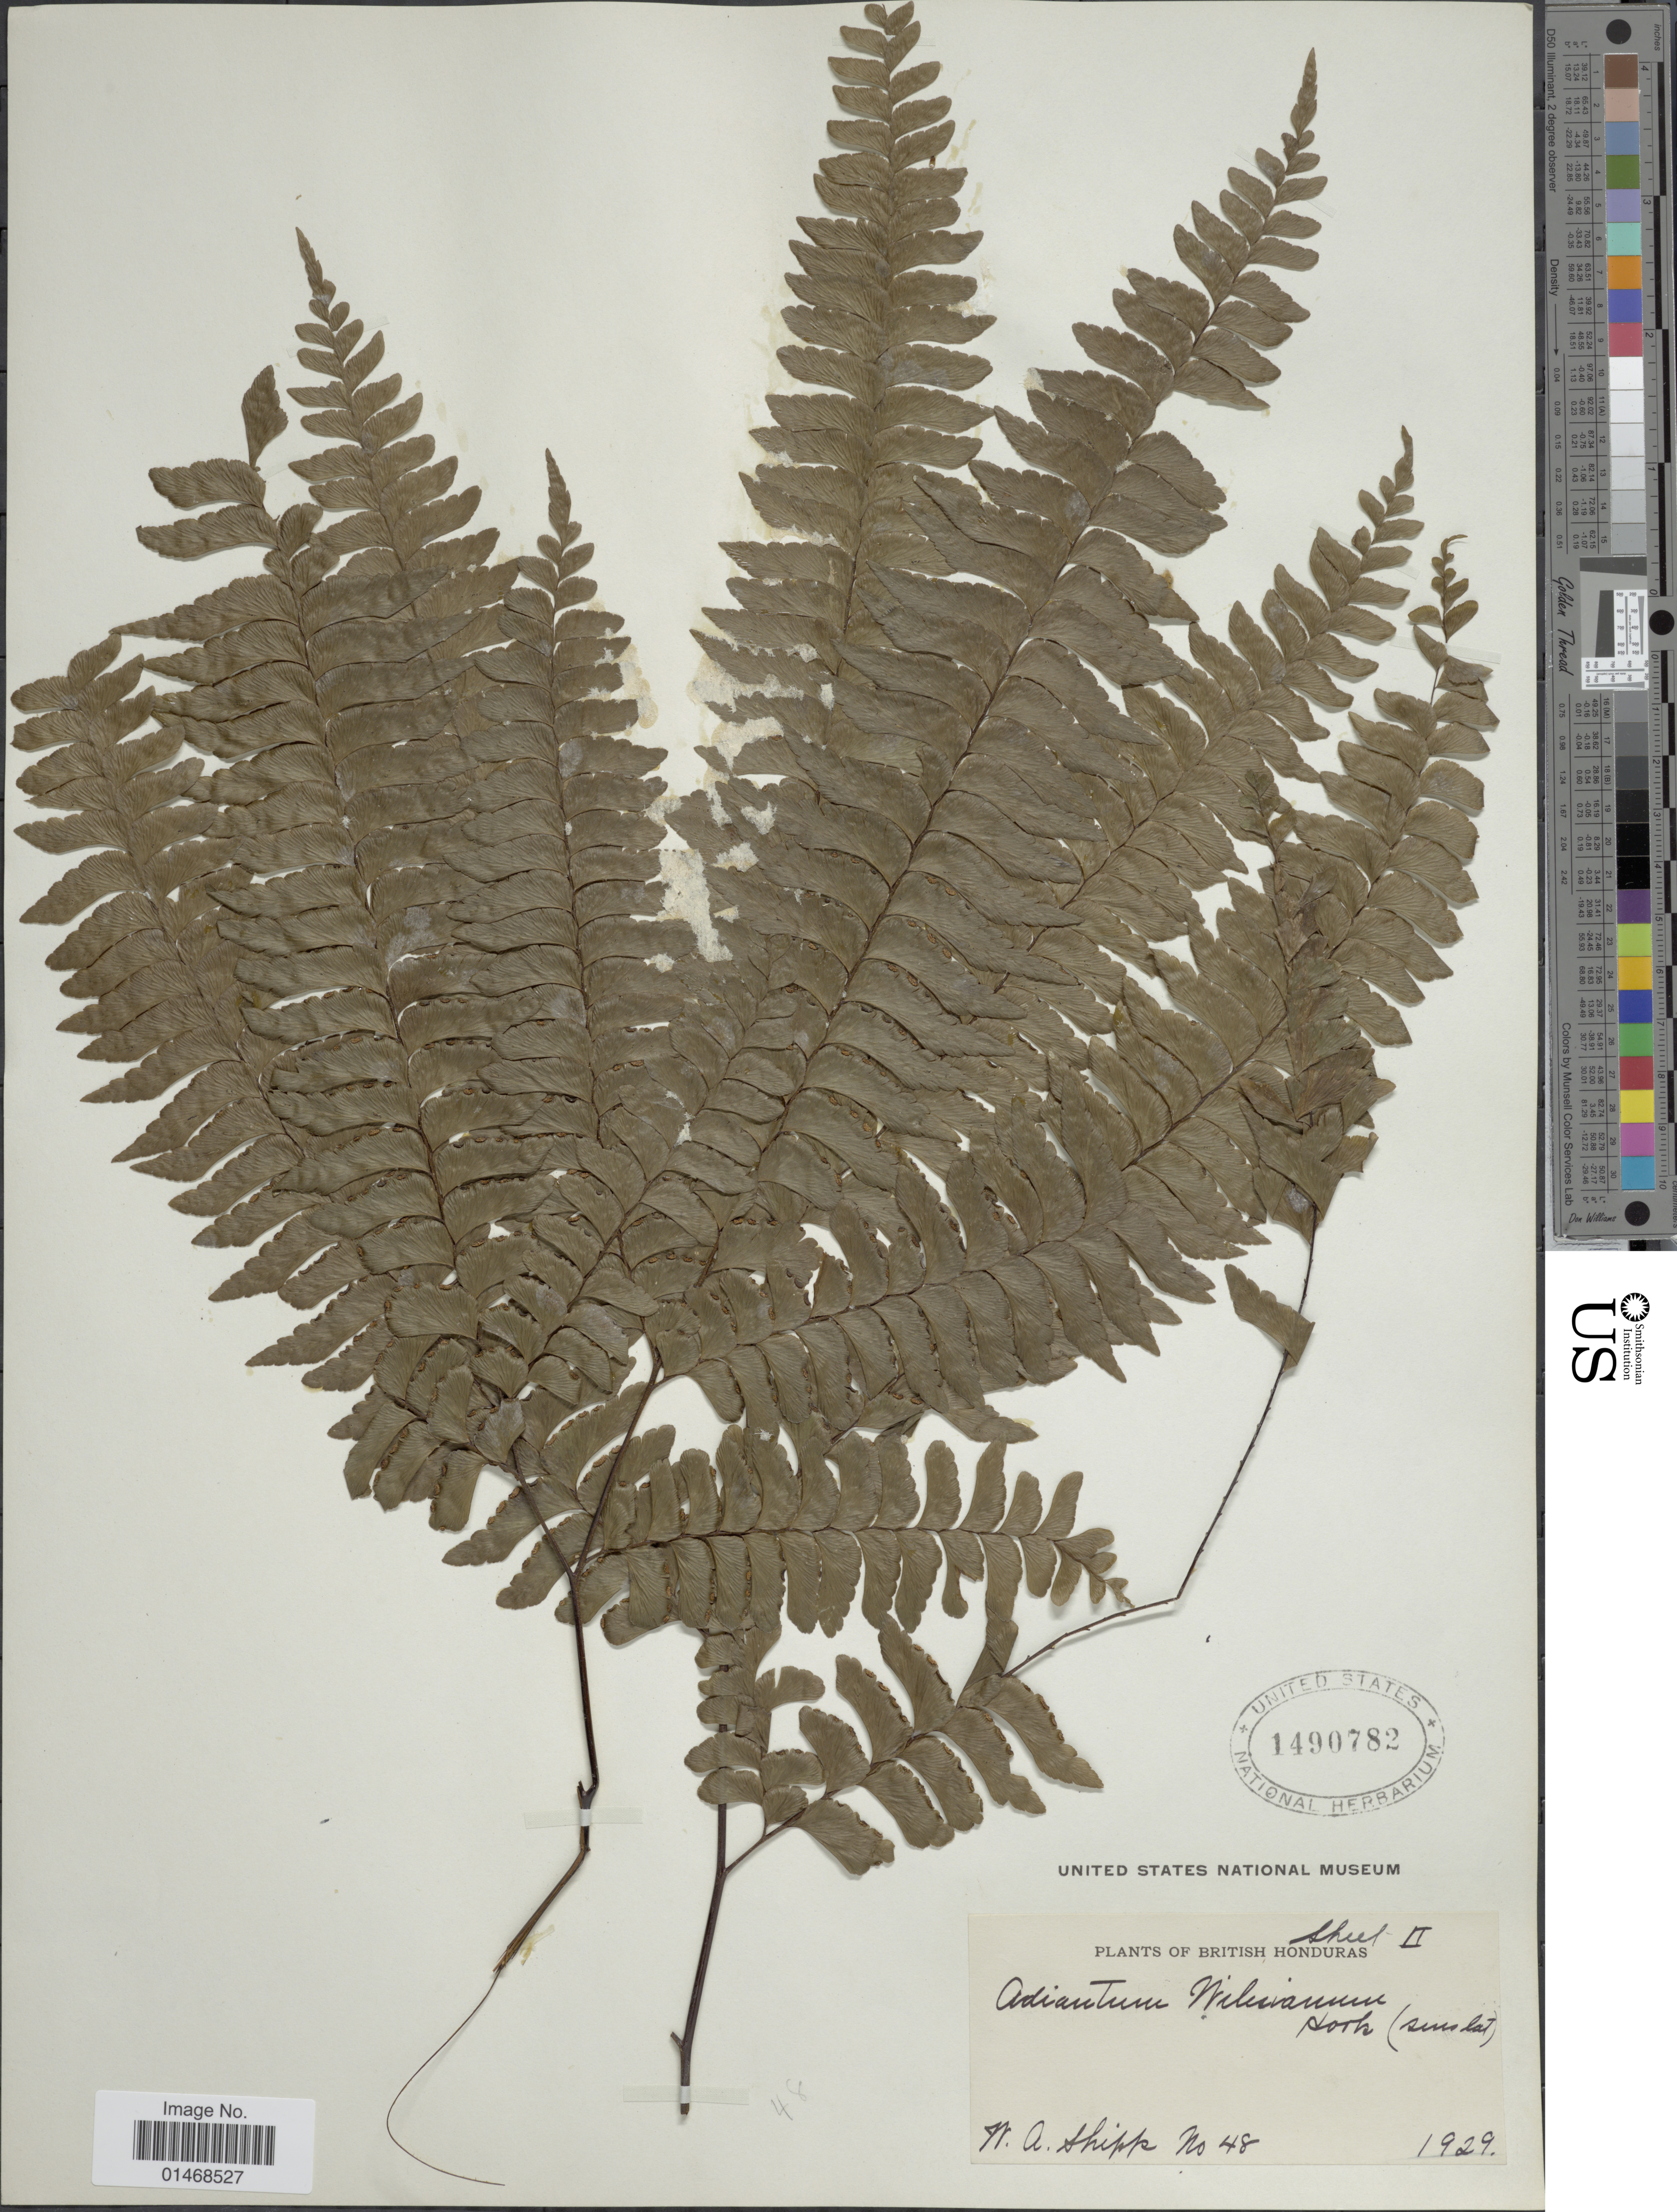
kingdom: Plantae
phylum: Tracheophyta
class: Polypodiopsida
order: Polypodiales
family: Pteridaceae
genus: Adiantum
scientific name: Adiantum wilesianum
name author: Hook.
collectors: W. Schipp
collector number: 48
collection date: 1929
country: Belize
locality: British Honduras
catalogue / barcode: US 1490782